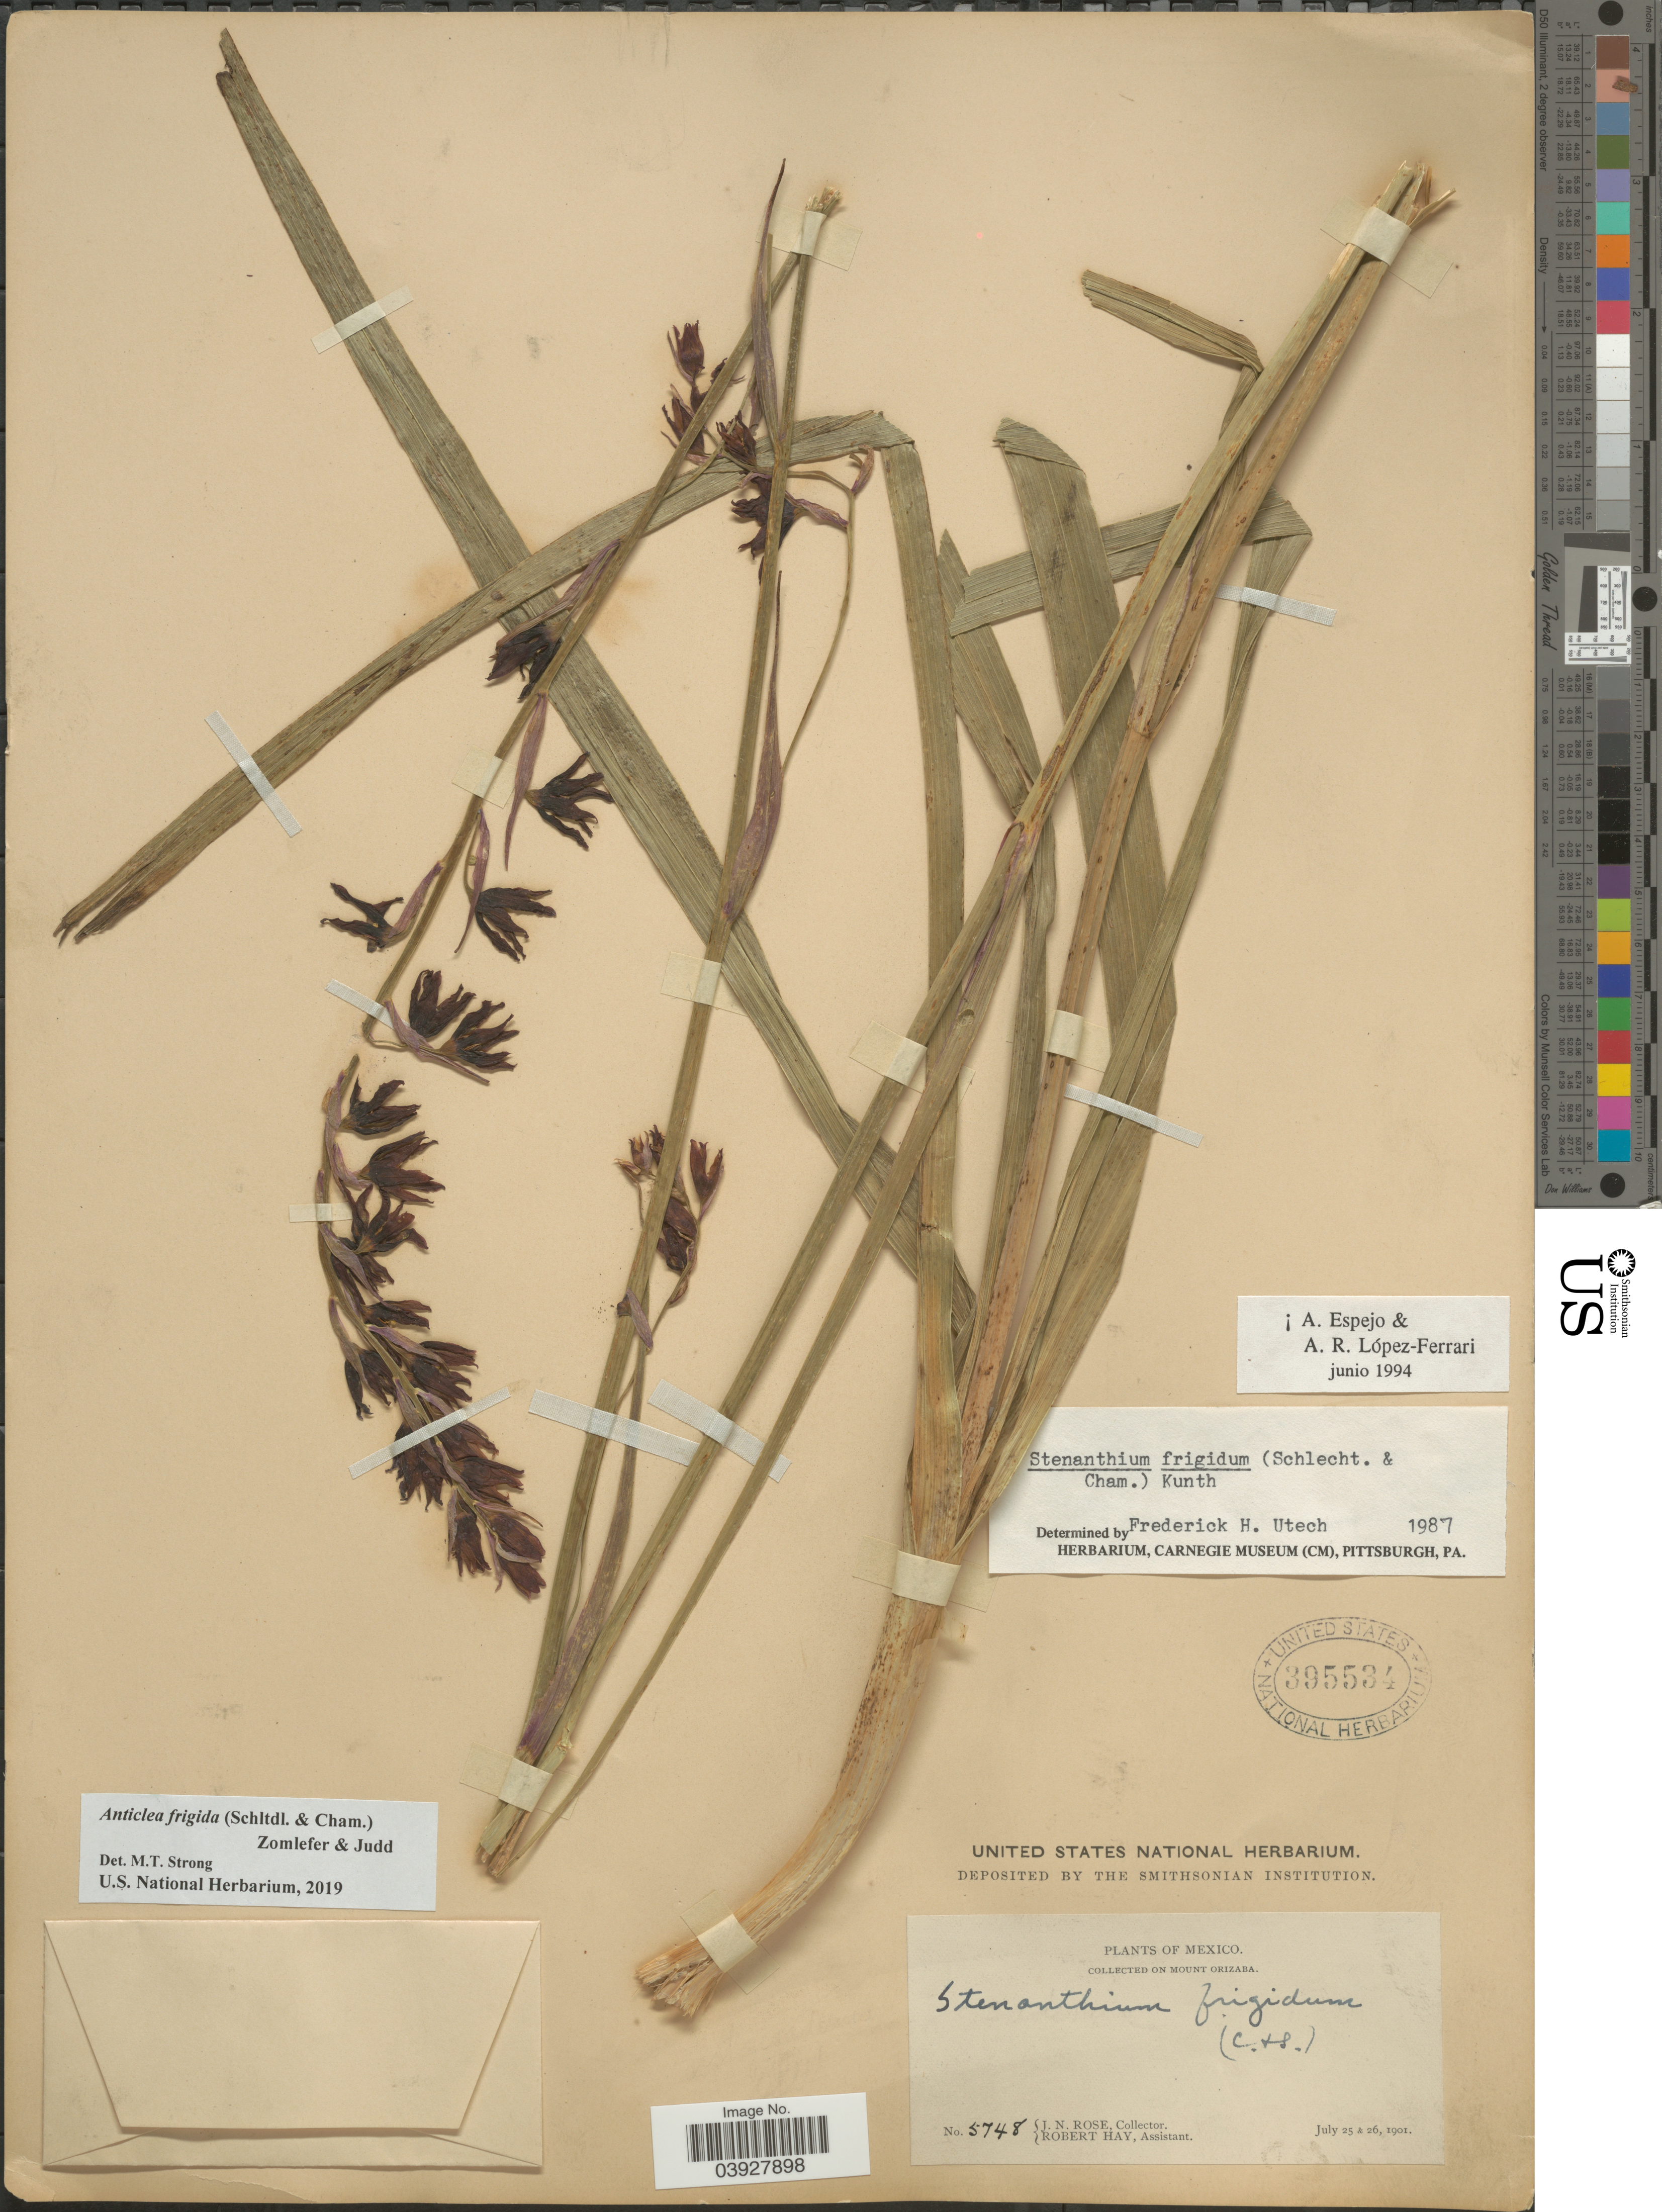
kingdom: Plantae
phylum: Tracheophyta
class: Liliopsida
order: Liliales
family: Melanthiaceae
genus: Anticlea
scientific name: Anticlea frigida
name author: (Schltdl. & Cham.) Zomlefer & Judd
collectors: J. N. Rose & R. H. Hay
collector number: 5748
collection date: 1901-07-25/1901-07-26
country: Mexico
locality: On Mount Orizaba.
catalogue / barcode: US 395534